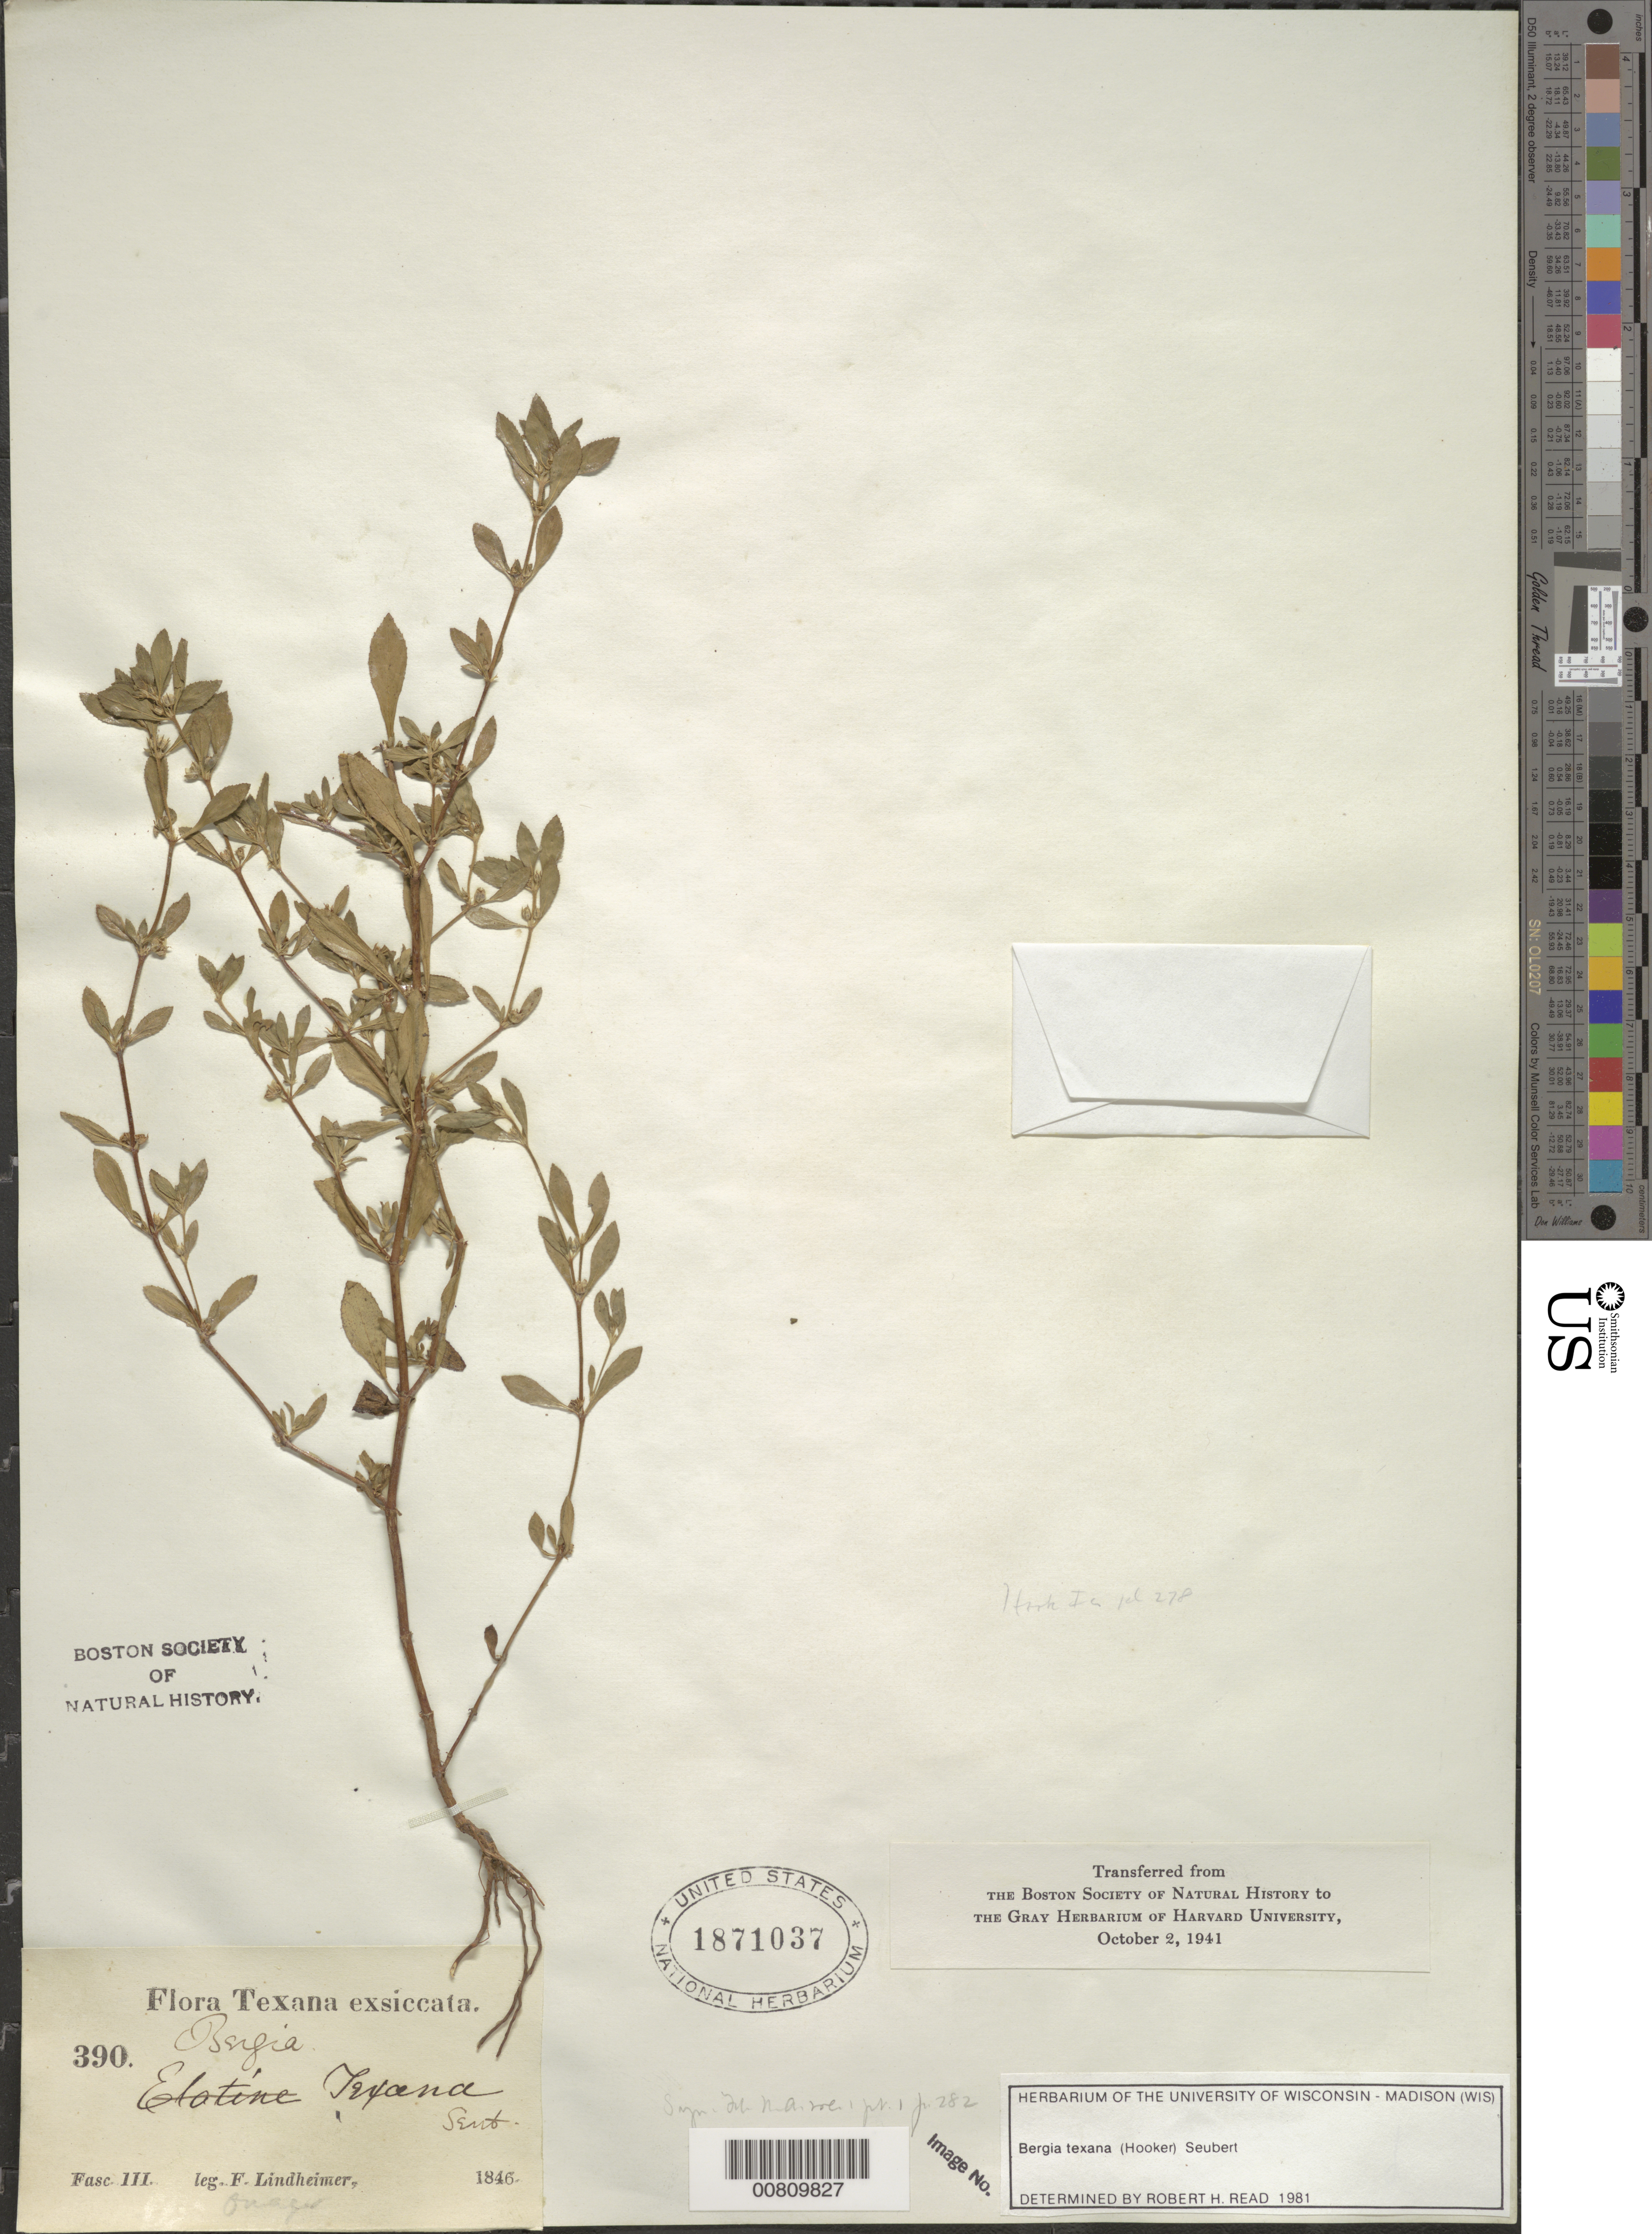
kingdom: Plantae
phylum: Tracheophyta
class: Magnoliopsida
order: Malpighiales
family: Elatinaceae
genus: Bergia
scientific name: Bergia texana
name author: (Hook.) Seub.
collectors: F. J. Lindheimer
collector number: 390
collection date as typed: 1846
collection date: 1846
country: United States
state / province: Texas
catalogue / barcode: US 1871037